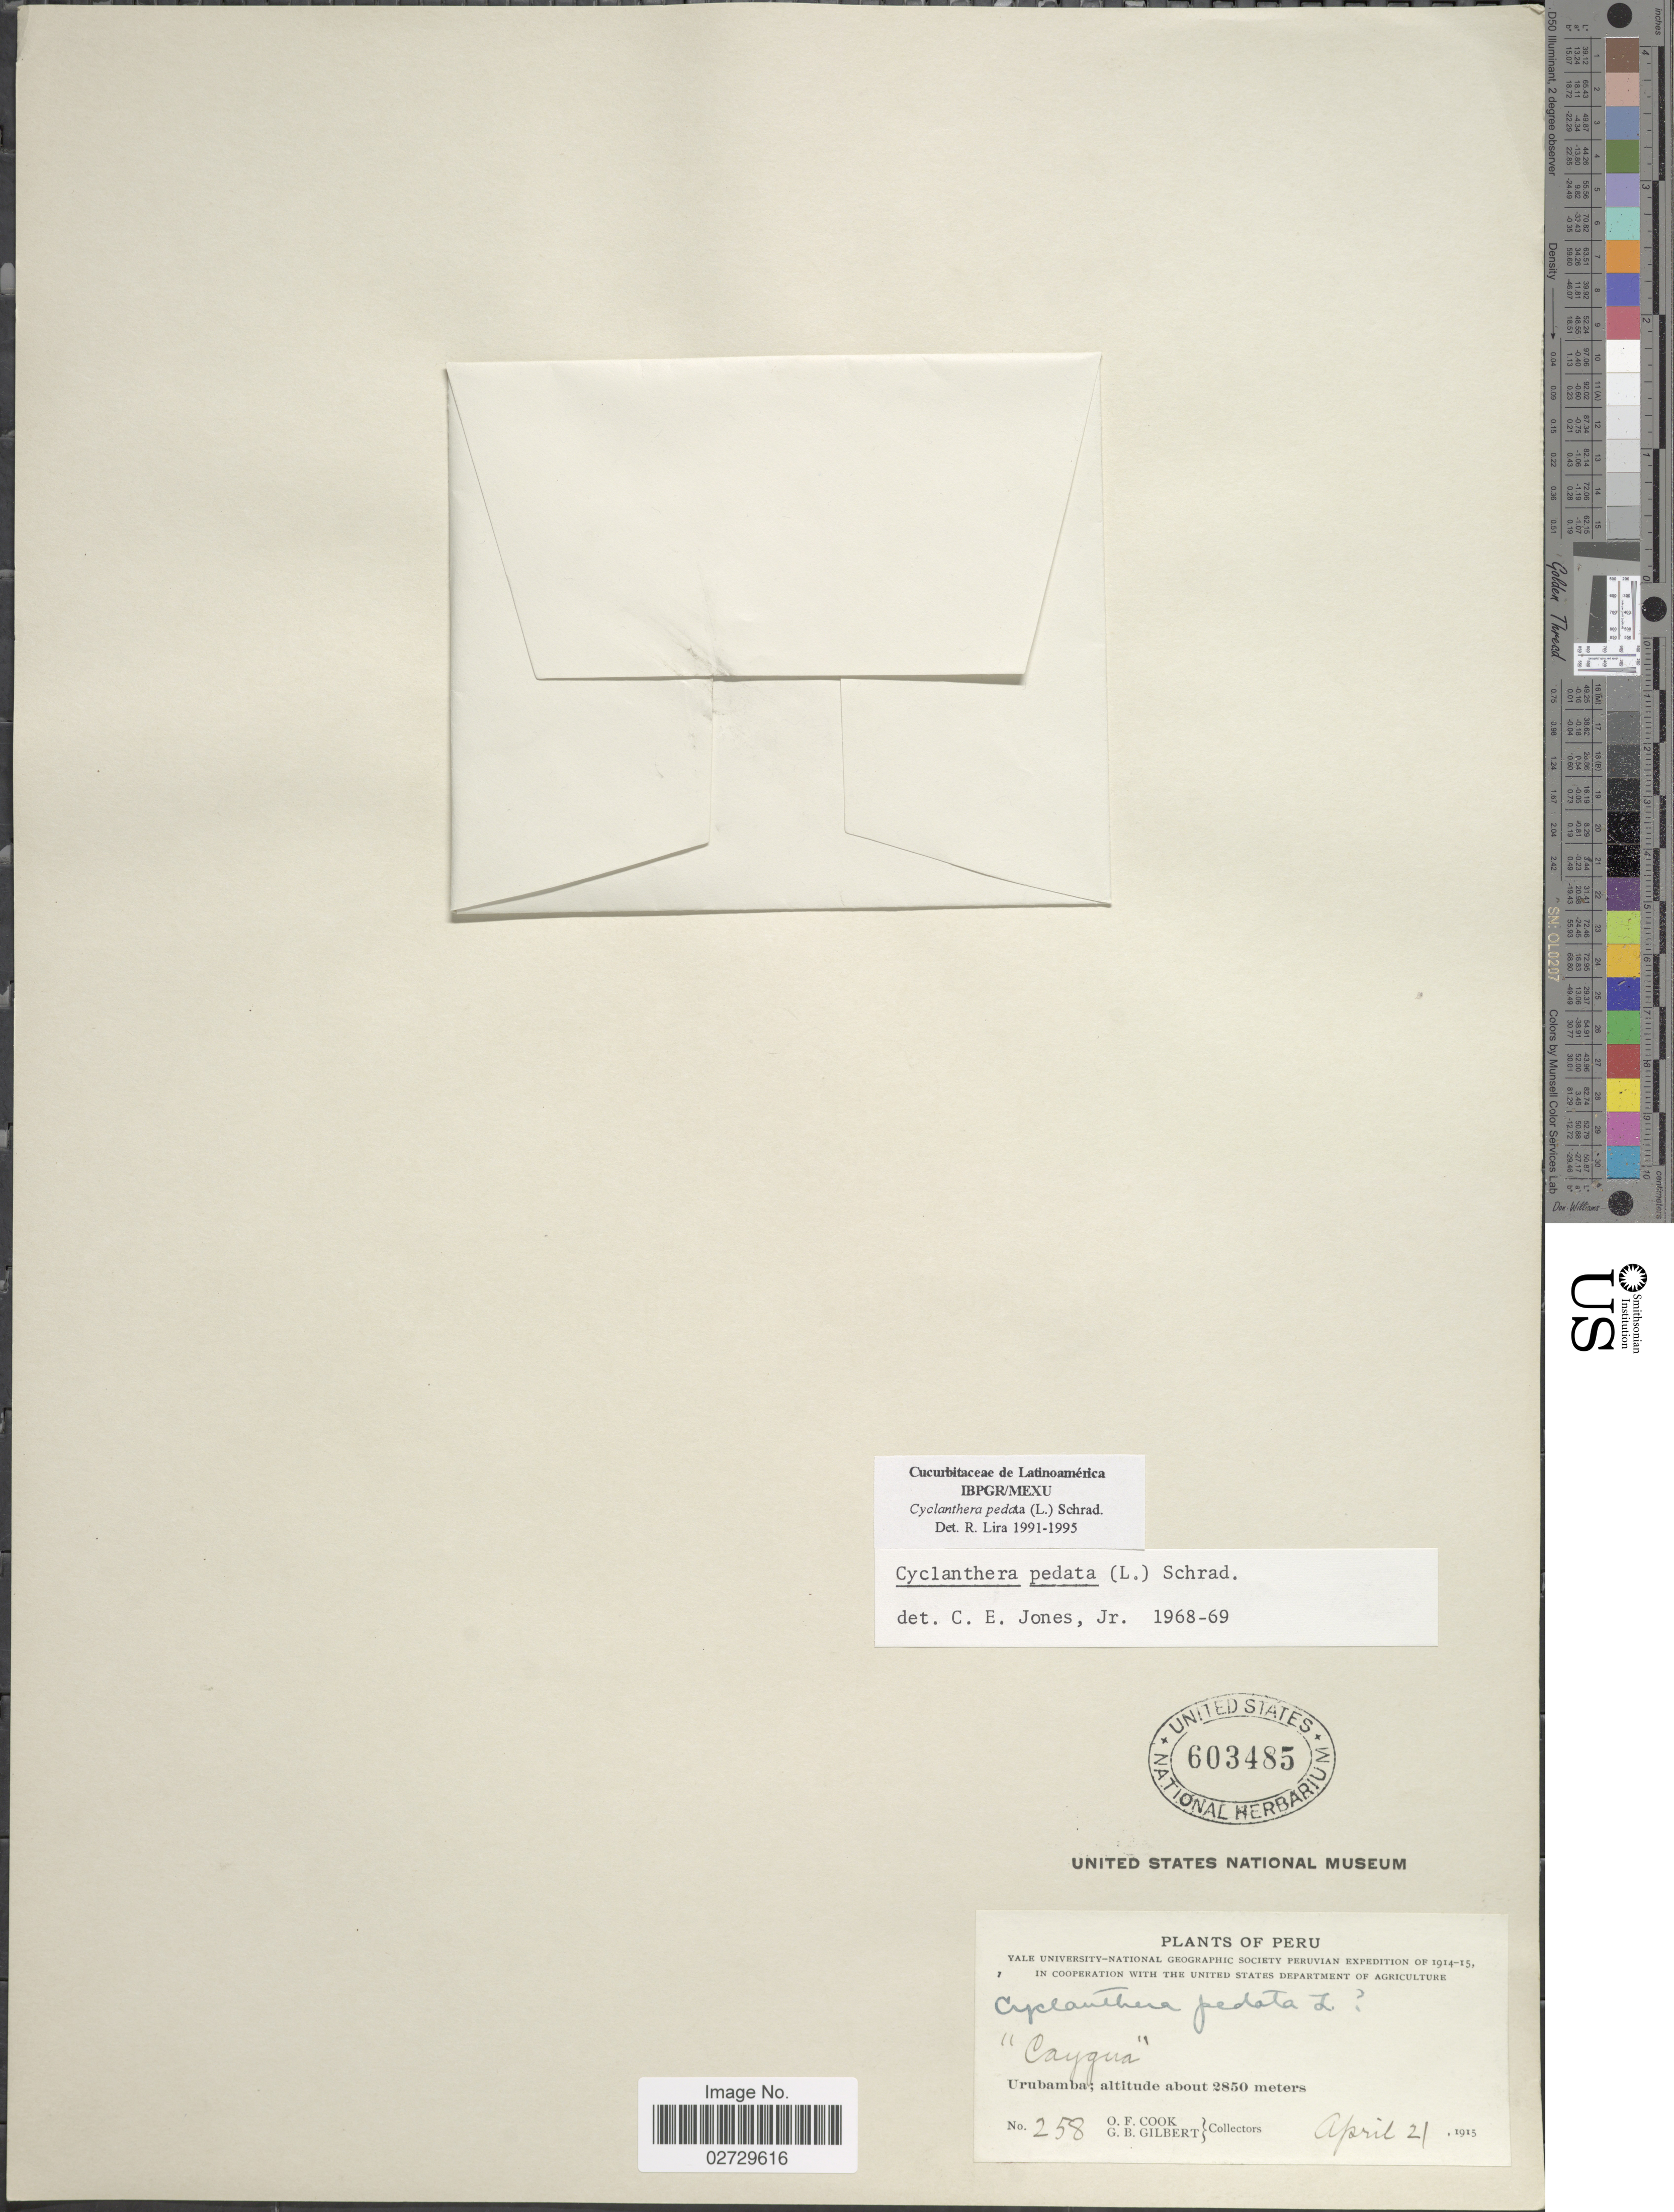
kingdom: Plantae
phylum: Tracheophyta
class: Magnoliopsida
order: Cucurbitales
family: Cucurbitaceae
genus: Cyclanthera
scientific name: Cyclanthera pedata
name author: (L.) Schrad.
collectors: O. F. Cook & G. B. Gilbert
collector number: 258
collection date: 1915-04-21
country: Peru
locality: Urubamba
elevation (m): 2850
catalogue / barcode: US 603485